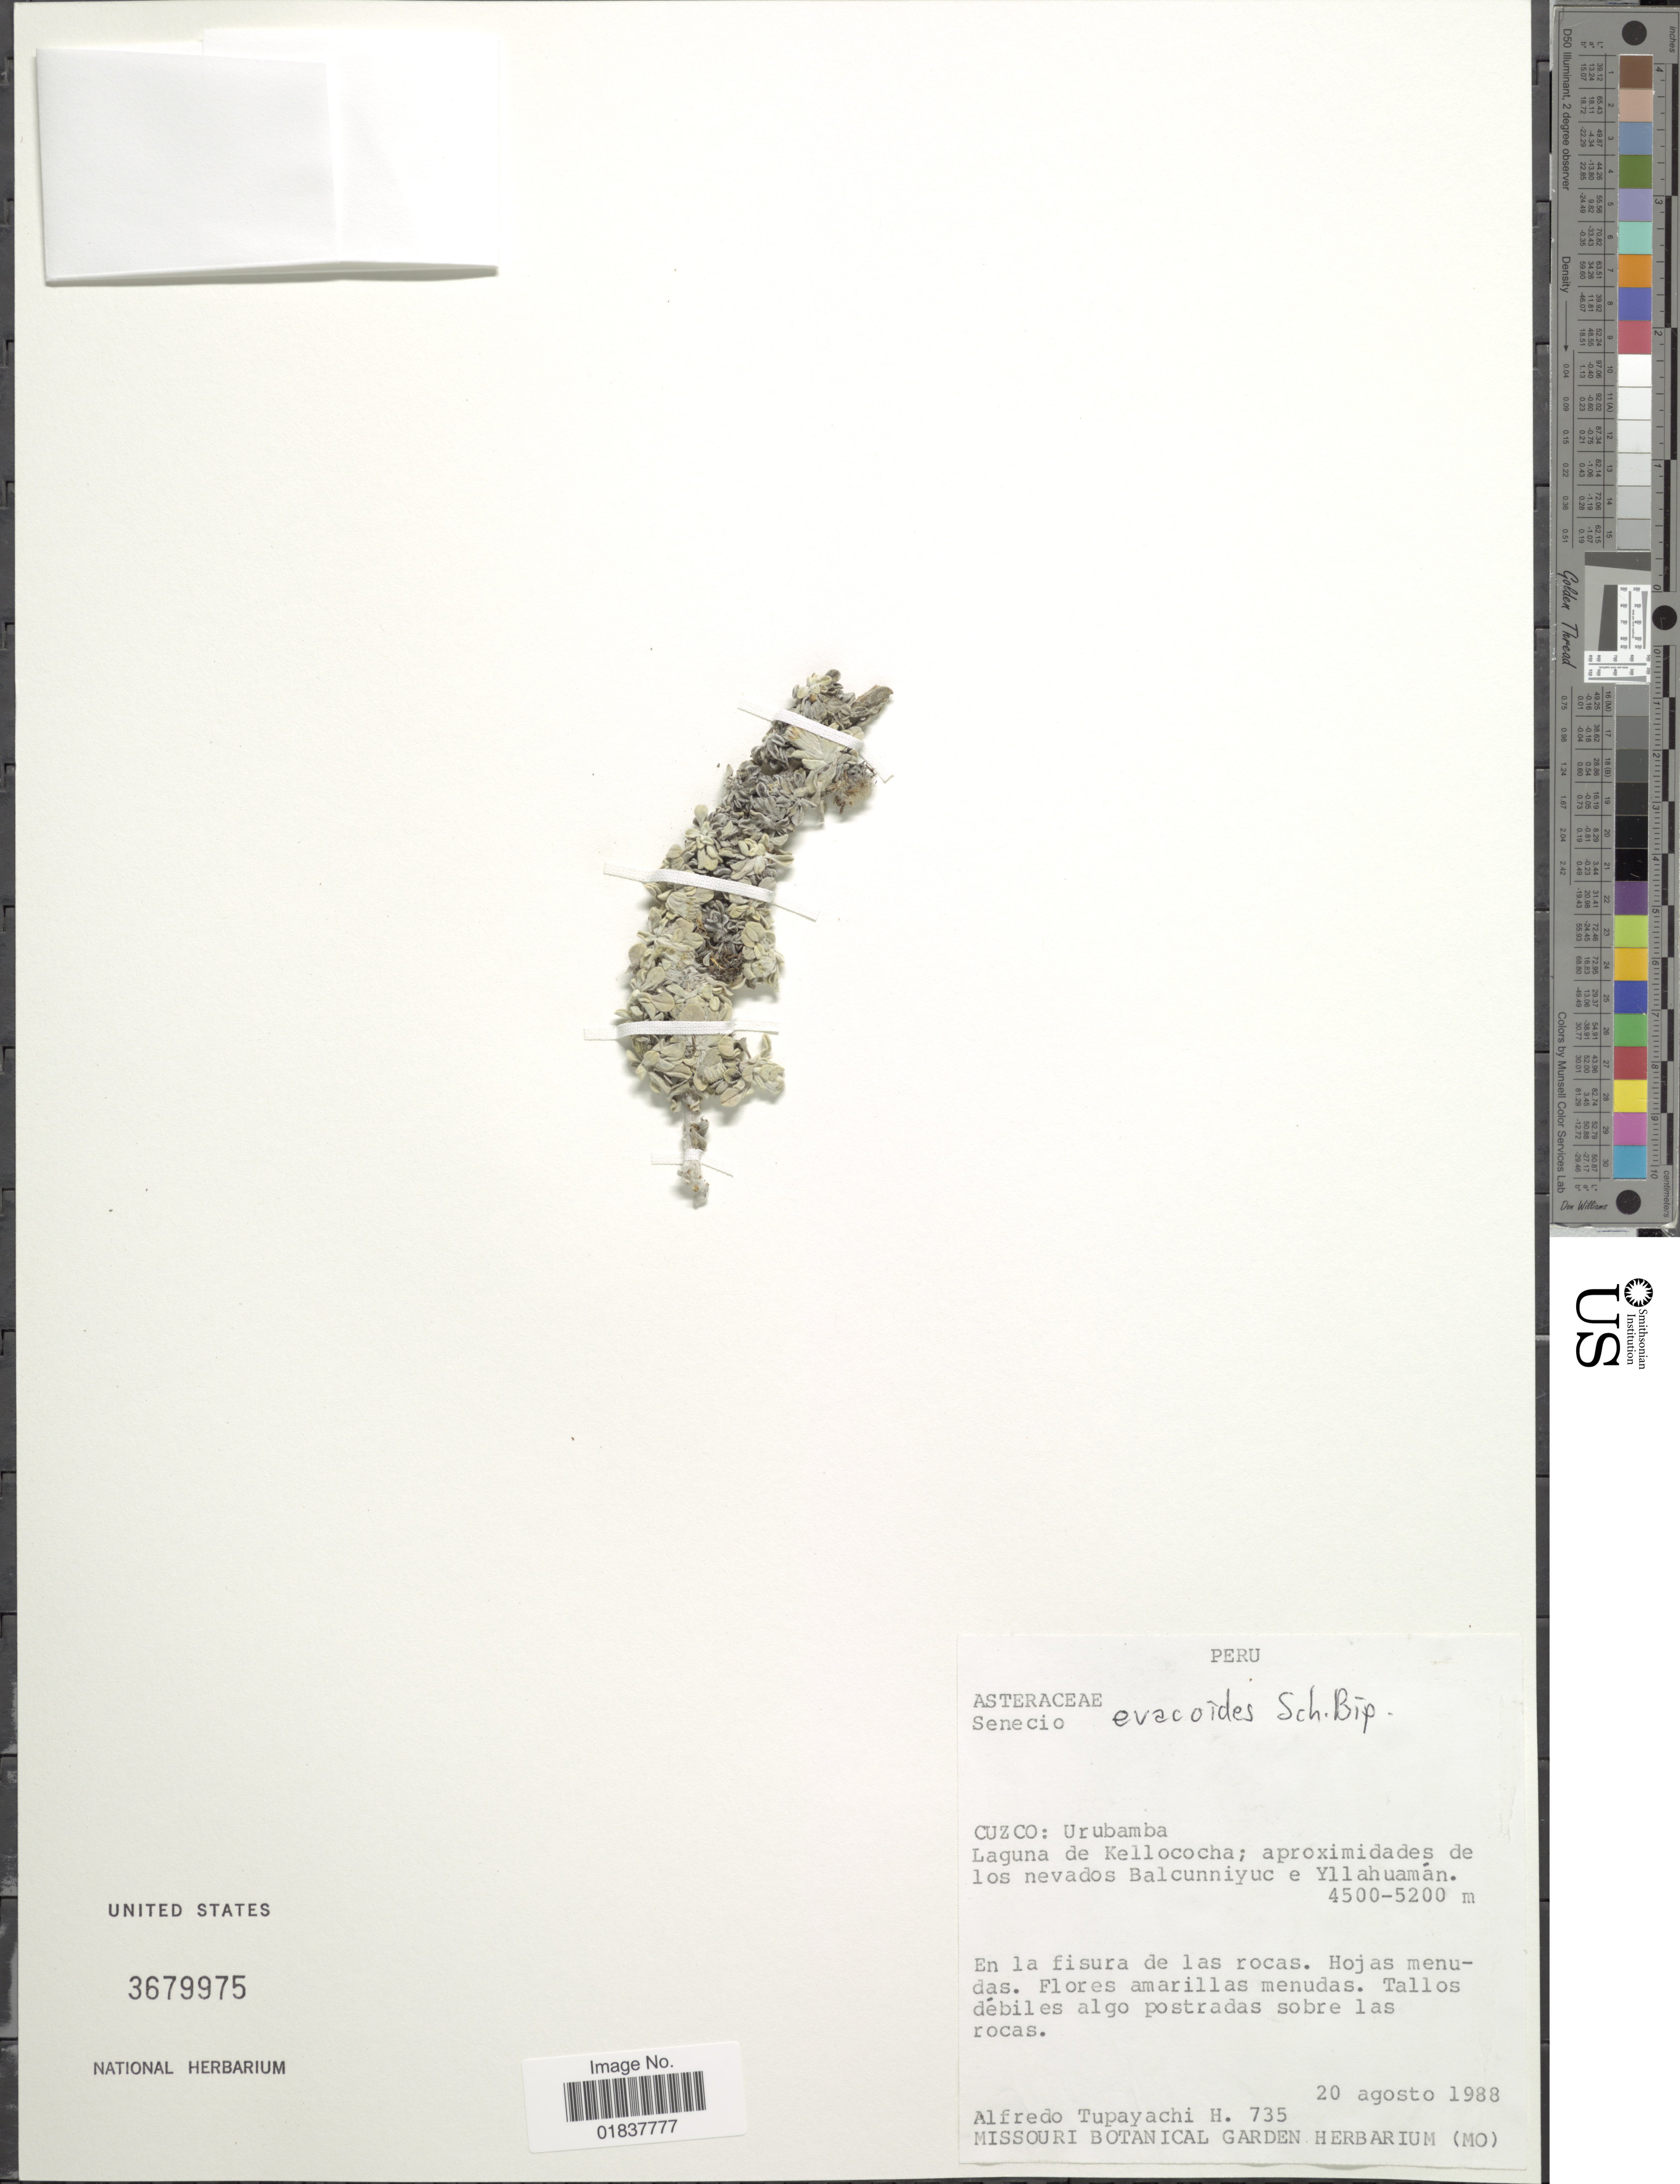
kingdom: Plantae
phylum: Tracheophyta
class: Magnoliopsida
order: Asterales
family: Asteraceae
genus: Senecio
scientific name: Senecio evacoides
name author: Sch. Bip.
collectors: A. Tupayachi H.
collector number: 735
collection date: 1988-08-20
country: Peru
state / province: Cusco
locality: Urubamba, Laguna de Kellococha, aproximidades de los nevados Balcunniyuc e Yllahuaman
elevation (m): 4500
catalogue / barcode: US 3679975